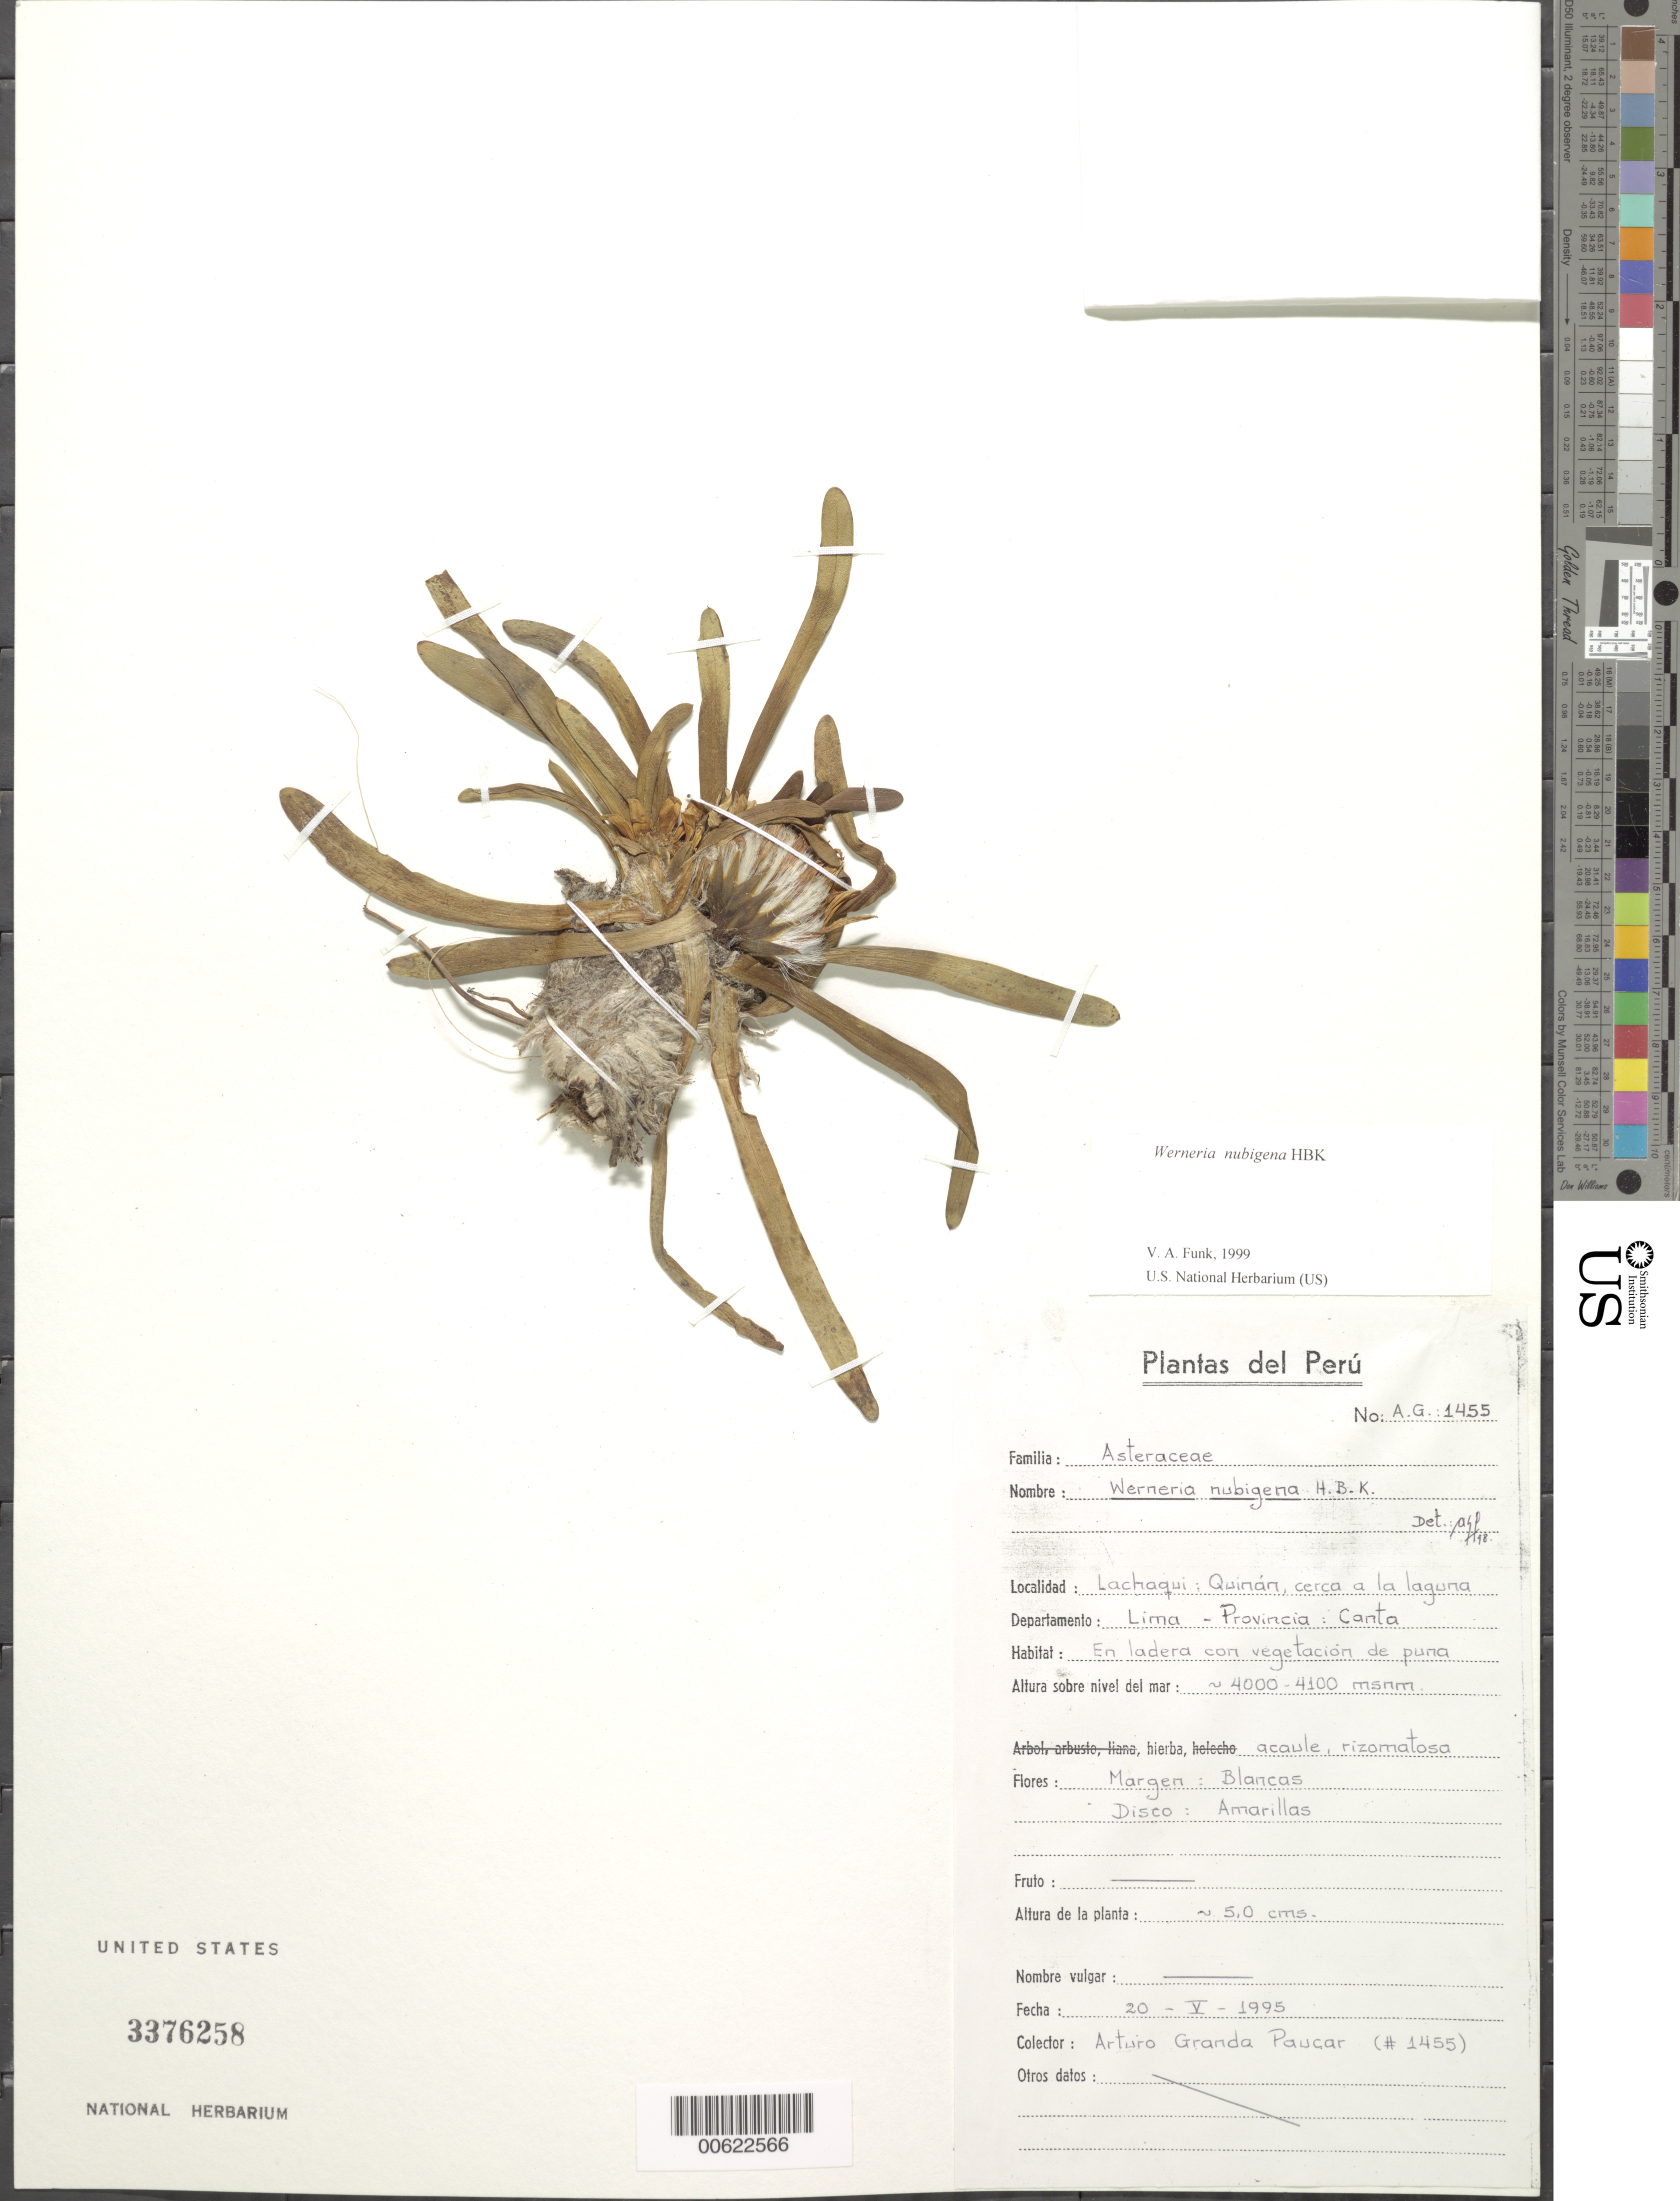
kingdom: Plantae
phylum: Tracheophyta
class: Magnoliopsida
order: Asterales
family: Asteraceae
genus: Werneria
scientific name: Werneria nubigena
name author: Kunth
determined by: Funk, Vicki A., (BOT), Smithsonian Institution - National Museum of Natural History (UNITED STATES)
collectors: A. Granda Paucar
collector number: A.G. 1455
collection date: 1995-05-20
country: Peru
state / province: Lima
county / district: Canta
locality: Quinan, cerec a la laguna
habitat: En ladera con vegetacion de puna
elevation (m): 4000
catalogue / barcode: US 3376258